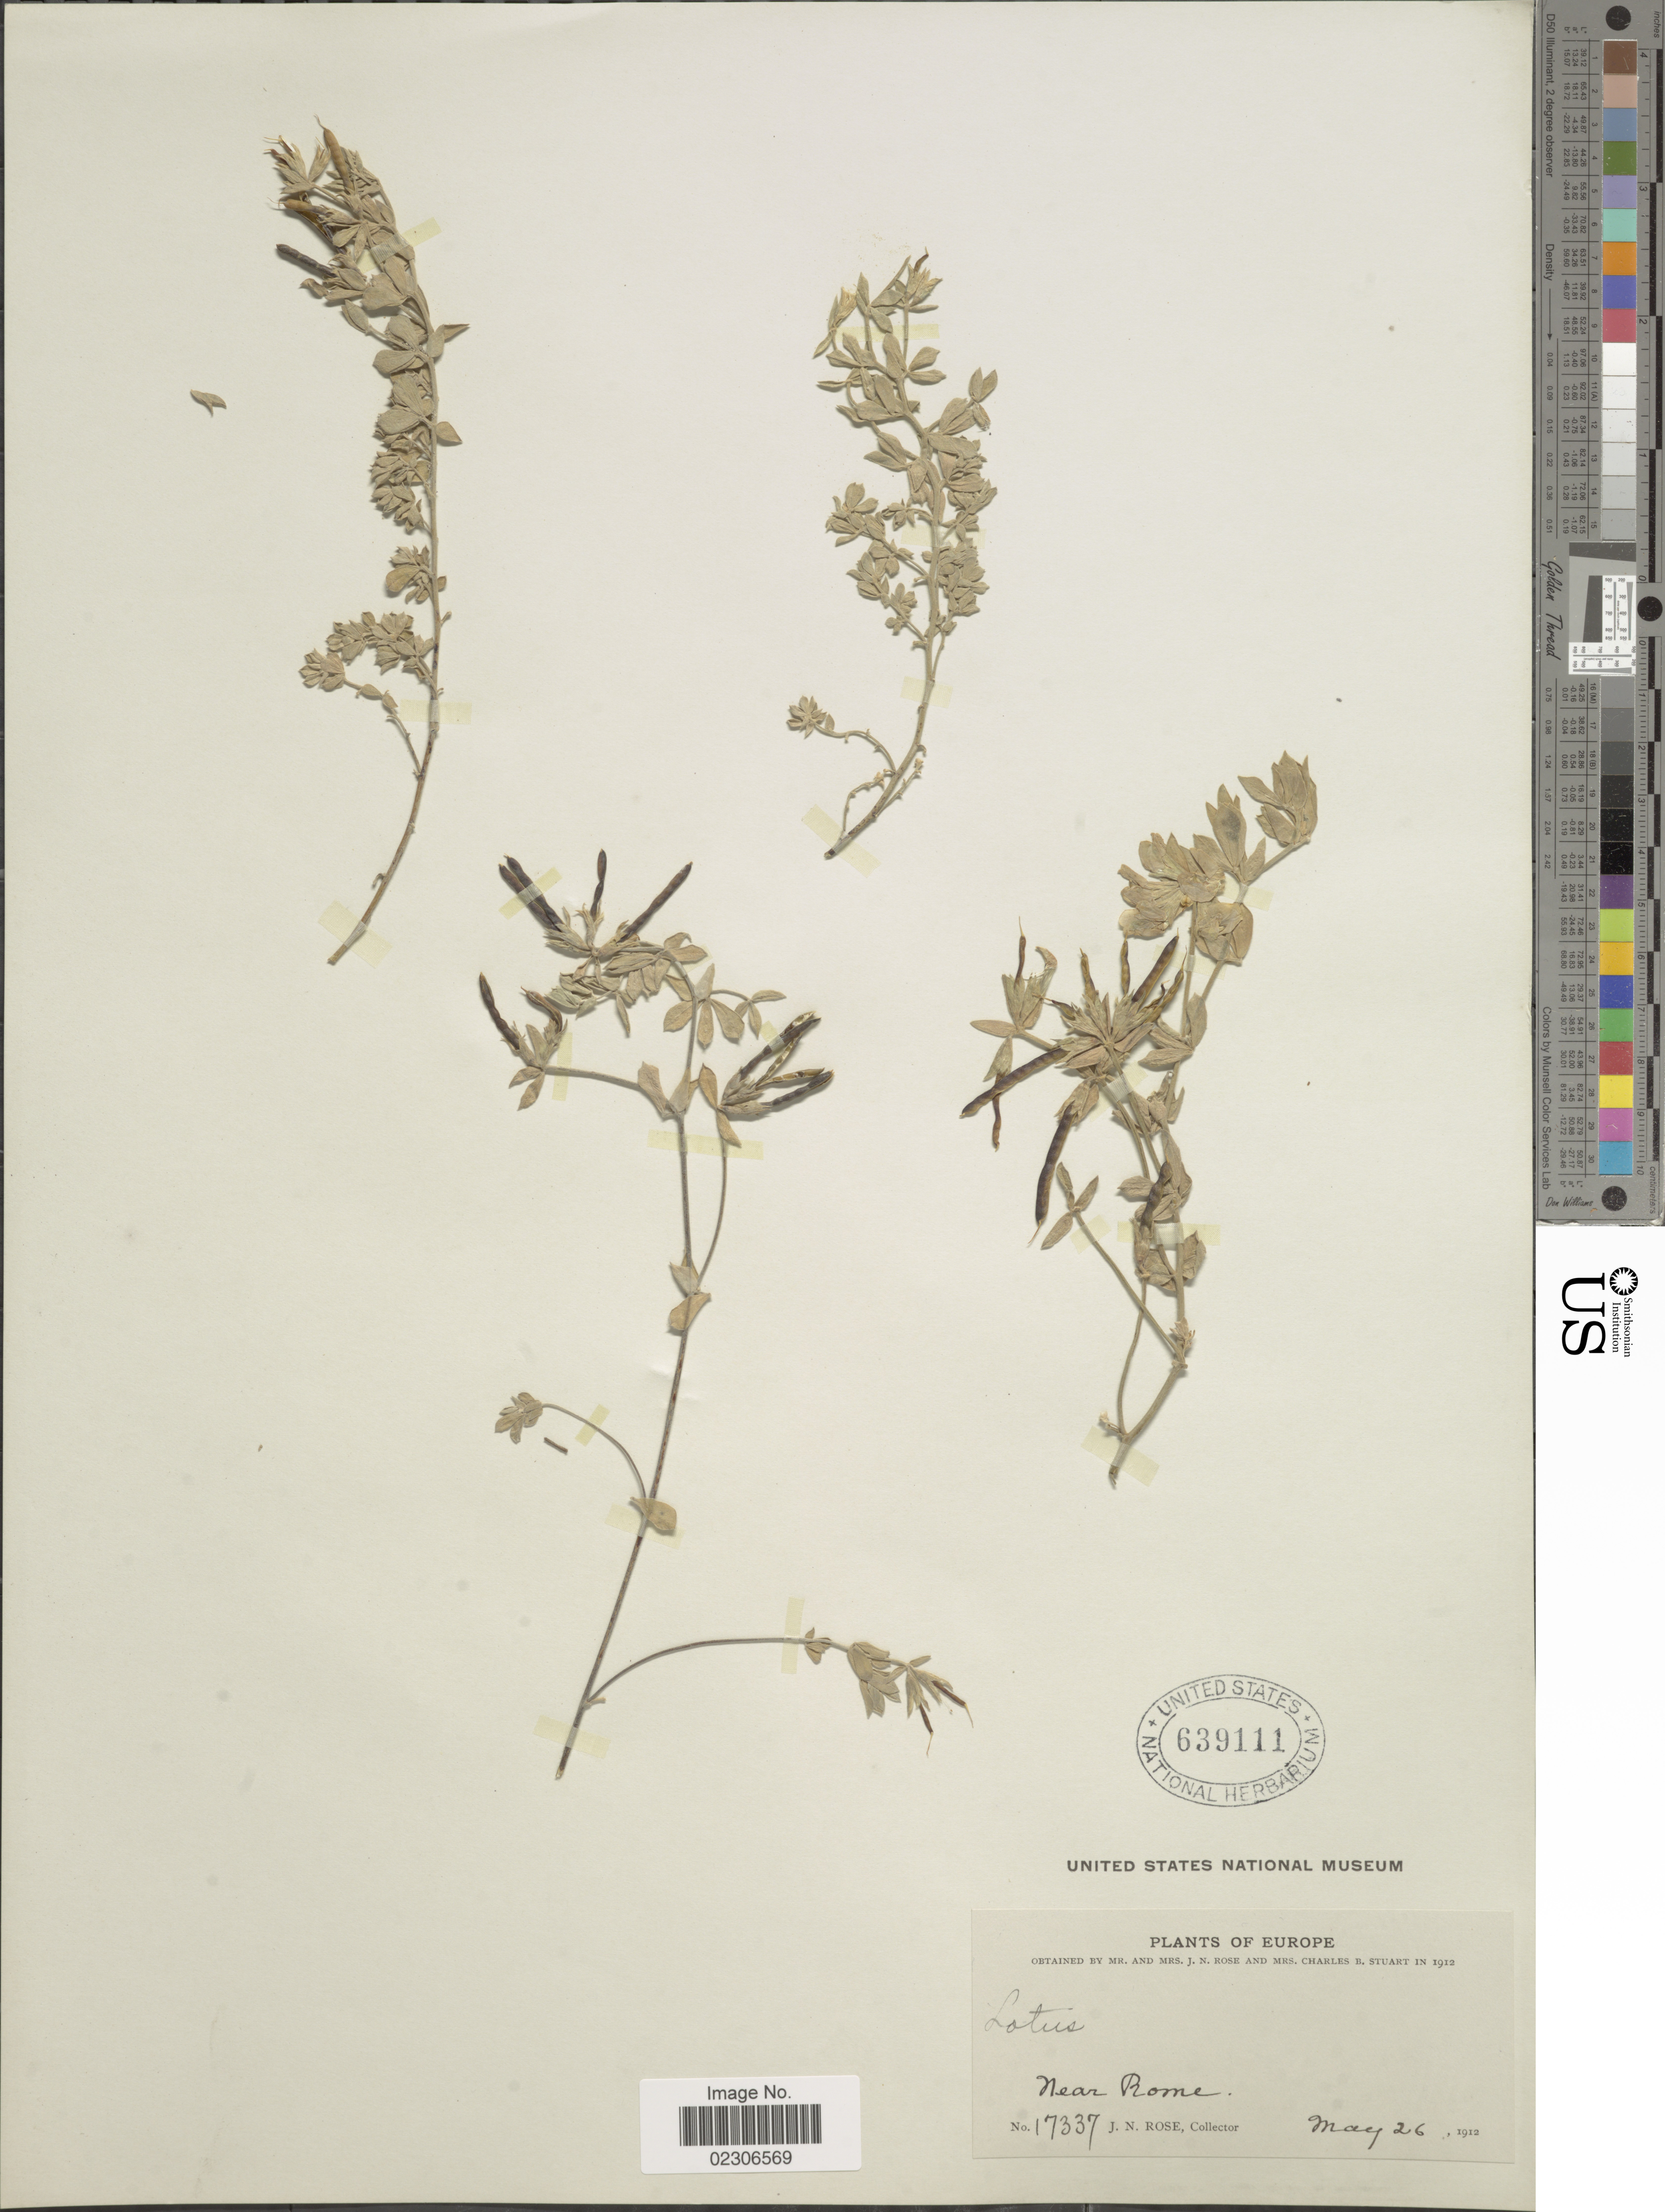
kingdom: Plantae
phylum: Tracheophyta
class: Magnoliopsida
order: Fabales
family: Fabaceae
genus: Lotus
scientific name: Lotus corniculatus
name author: L.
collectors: J. N. Rose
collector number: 17337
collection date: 1912-05-26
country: Italy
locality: Europe Near Rome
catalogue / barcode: US 639111